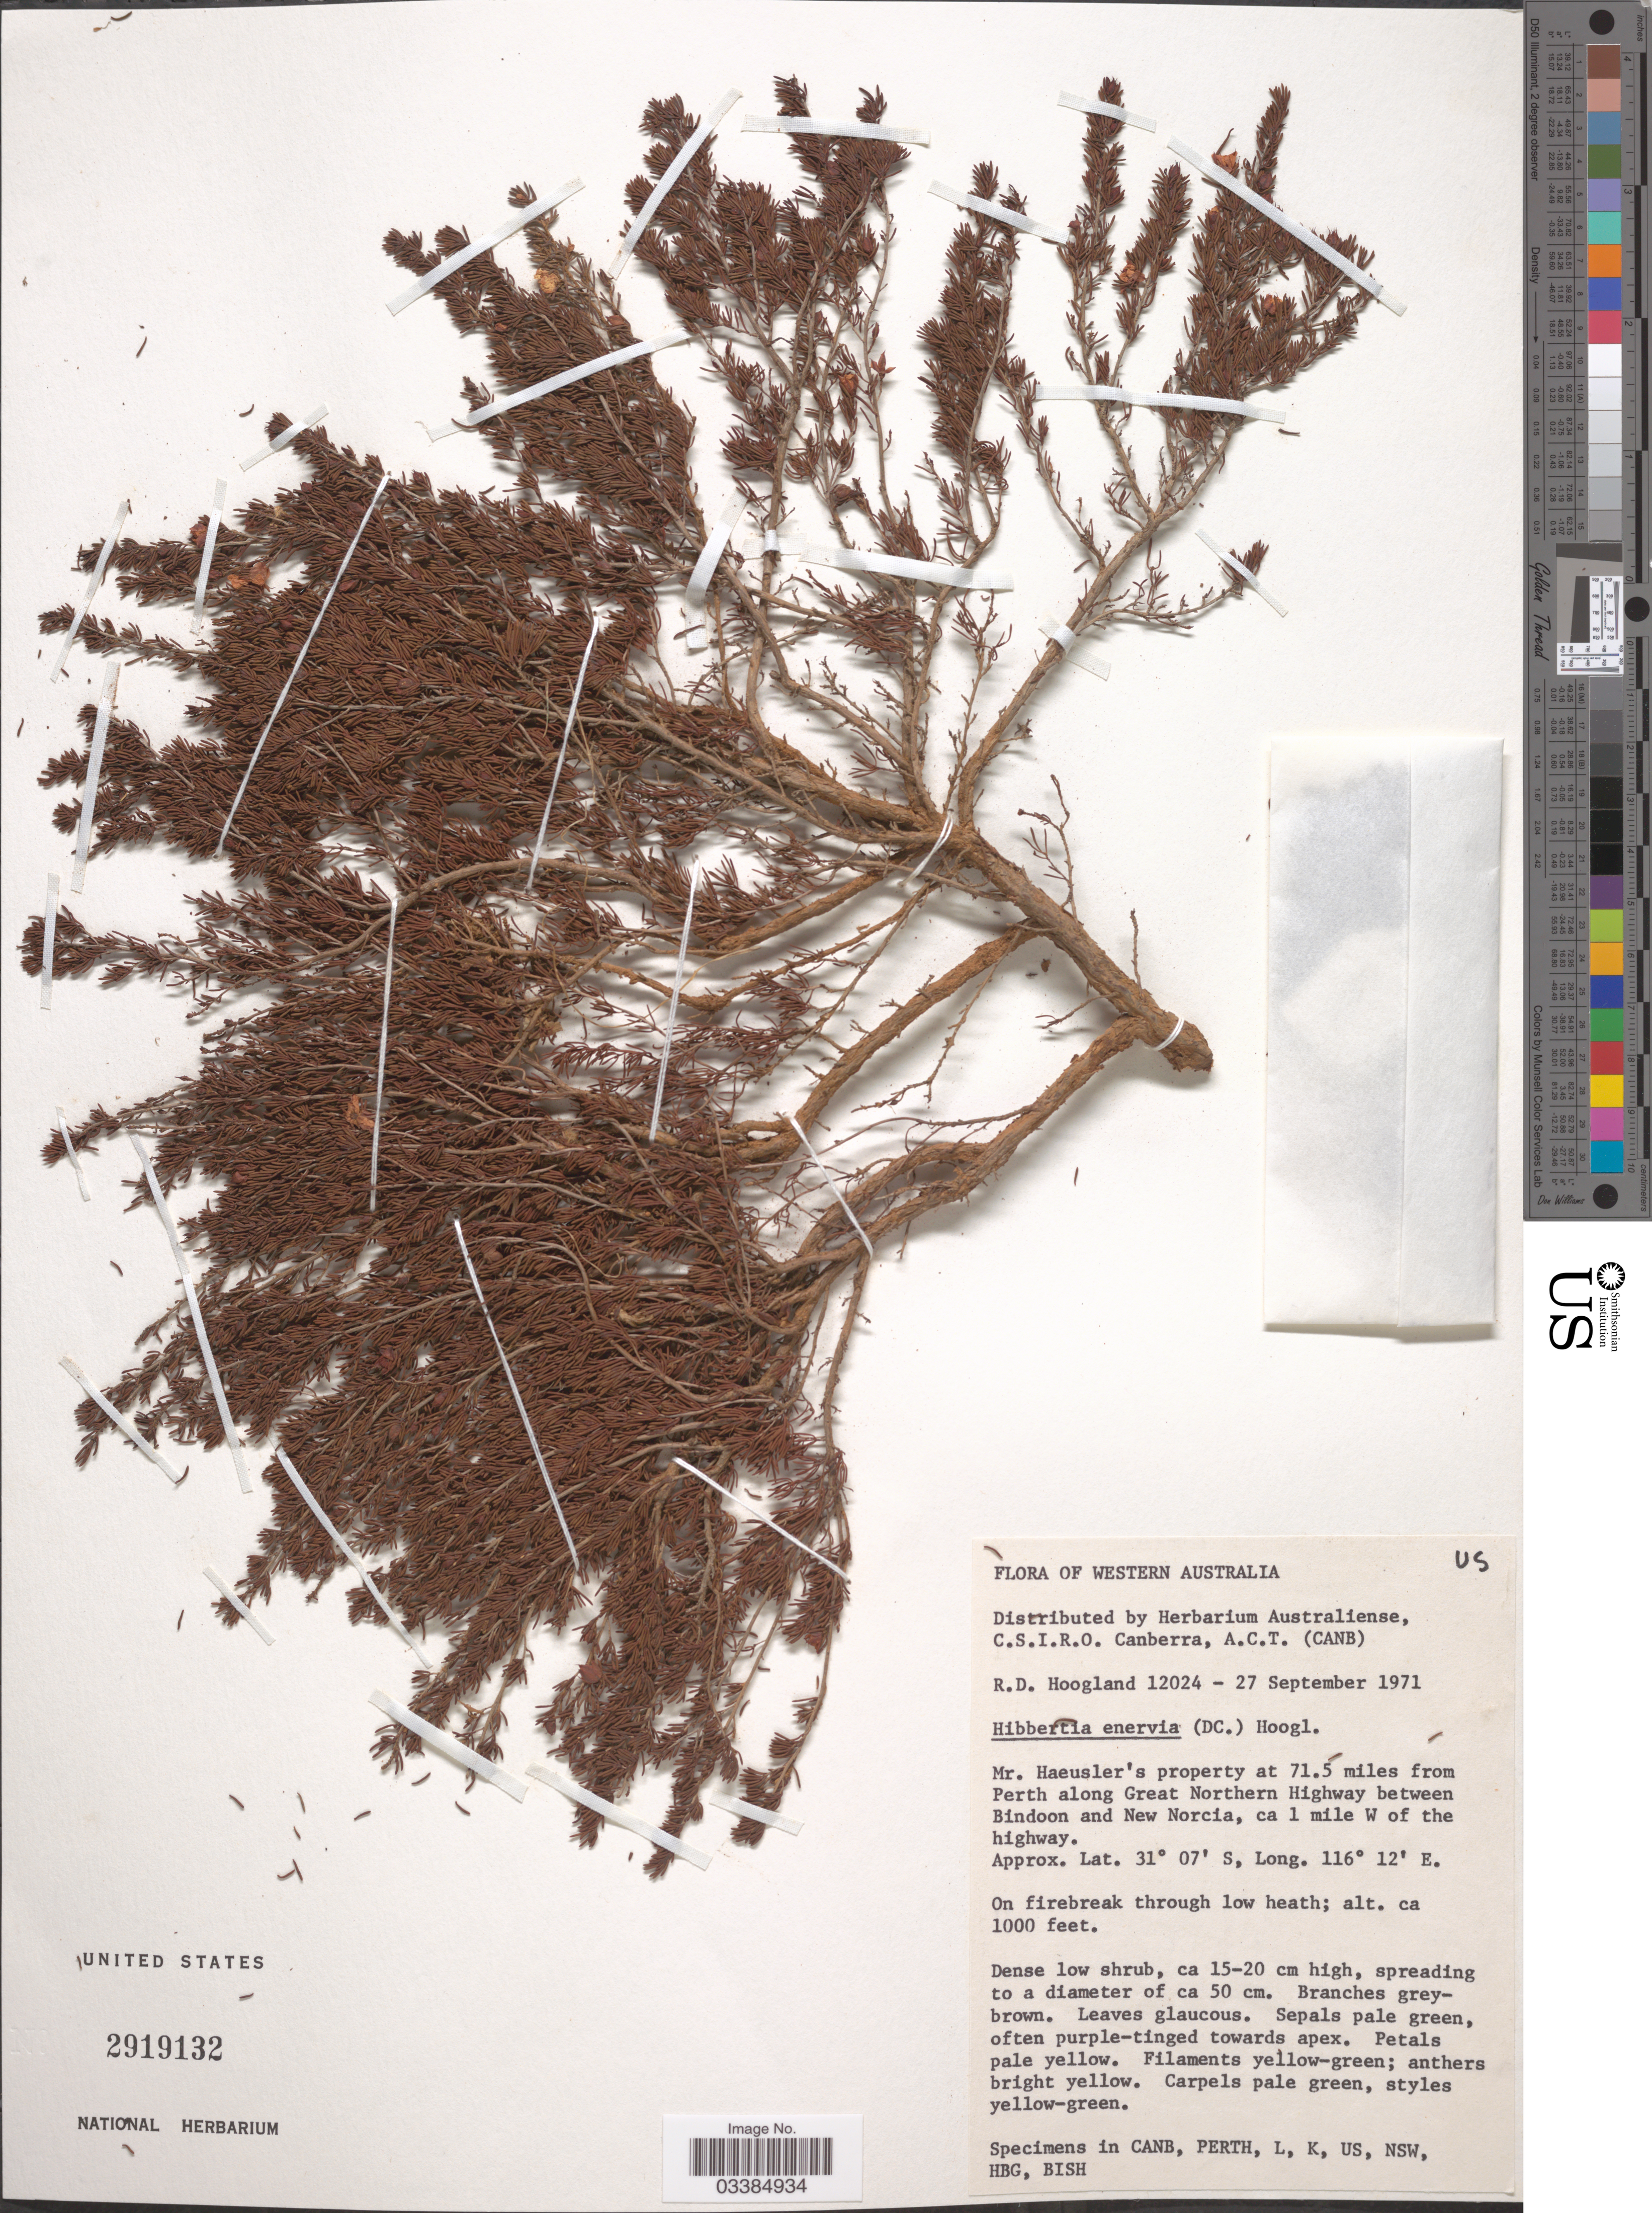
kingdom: Plantae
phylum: Tracheophyta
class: Magnoliopsida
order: Dilleniales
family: Dilleniaceae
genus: Hibbertia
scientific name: Hibbertia enervia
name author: (DC.) Hoogland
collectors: R. D. Hoogland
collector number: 12024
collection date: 1971-09-27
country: Australia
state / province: Western Australia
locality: Mr. Haeusler's property at 71.5 miles from Perth along Great Northern Highway between Bindoon and New Norcia, ca 1 mile W of the highway.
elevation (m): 305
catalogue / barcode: US 2919132